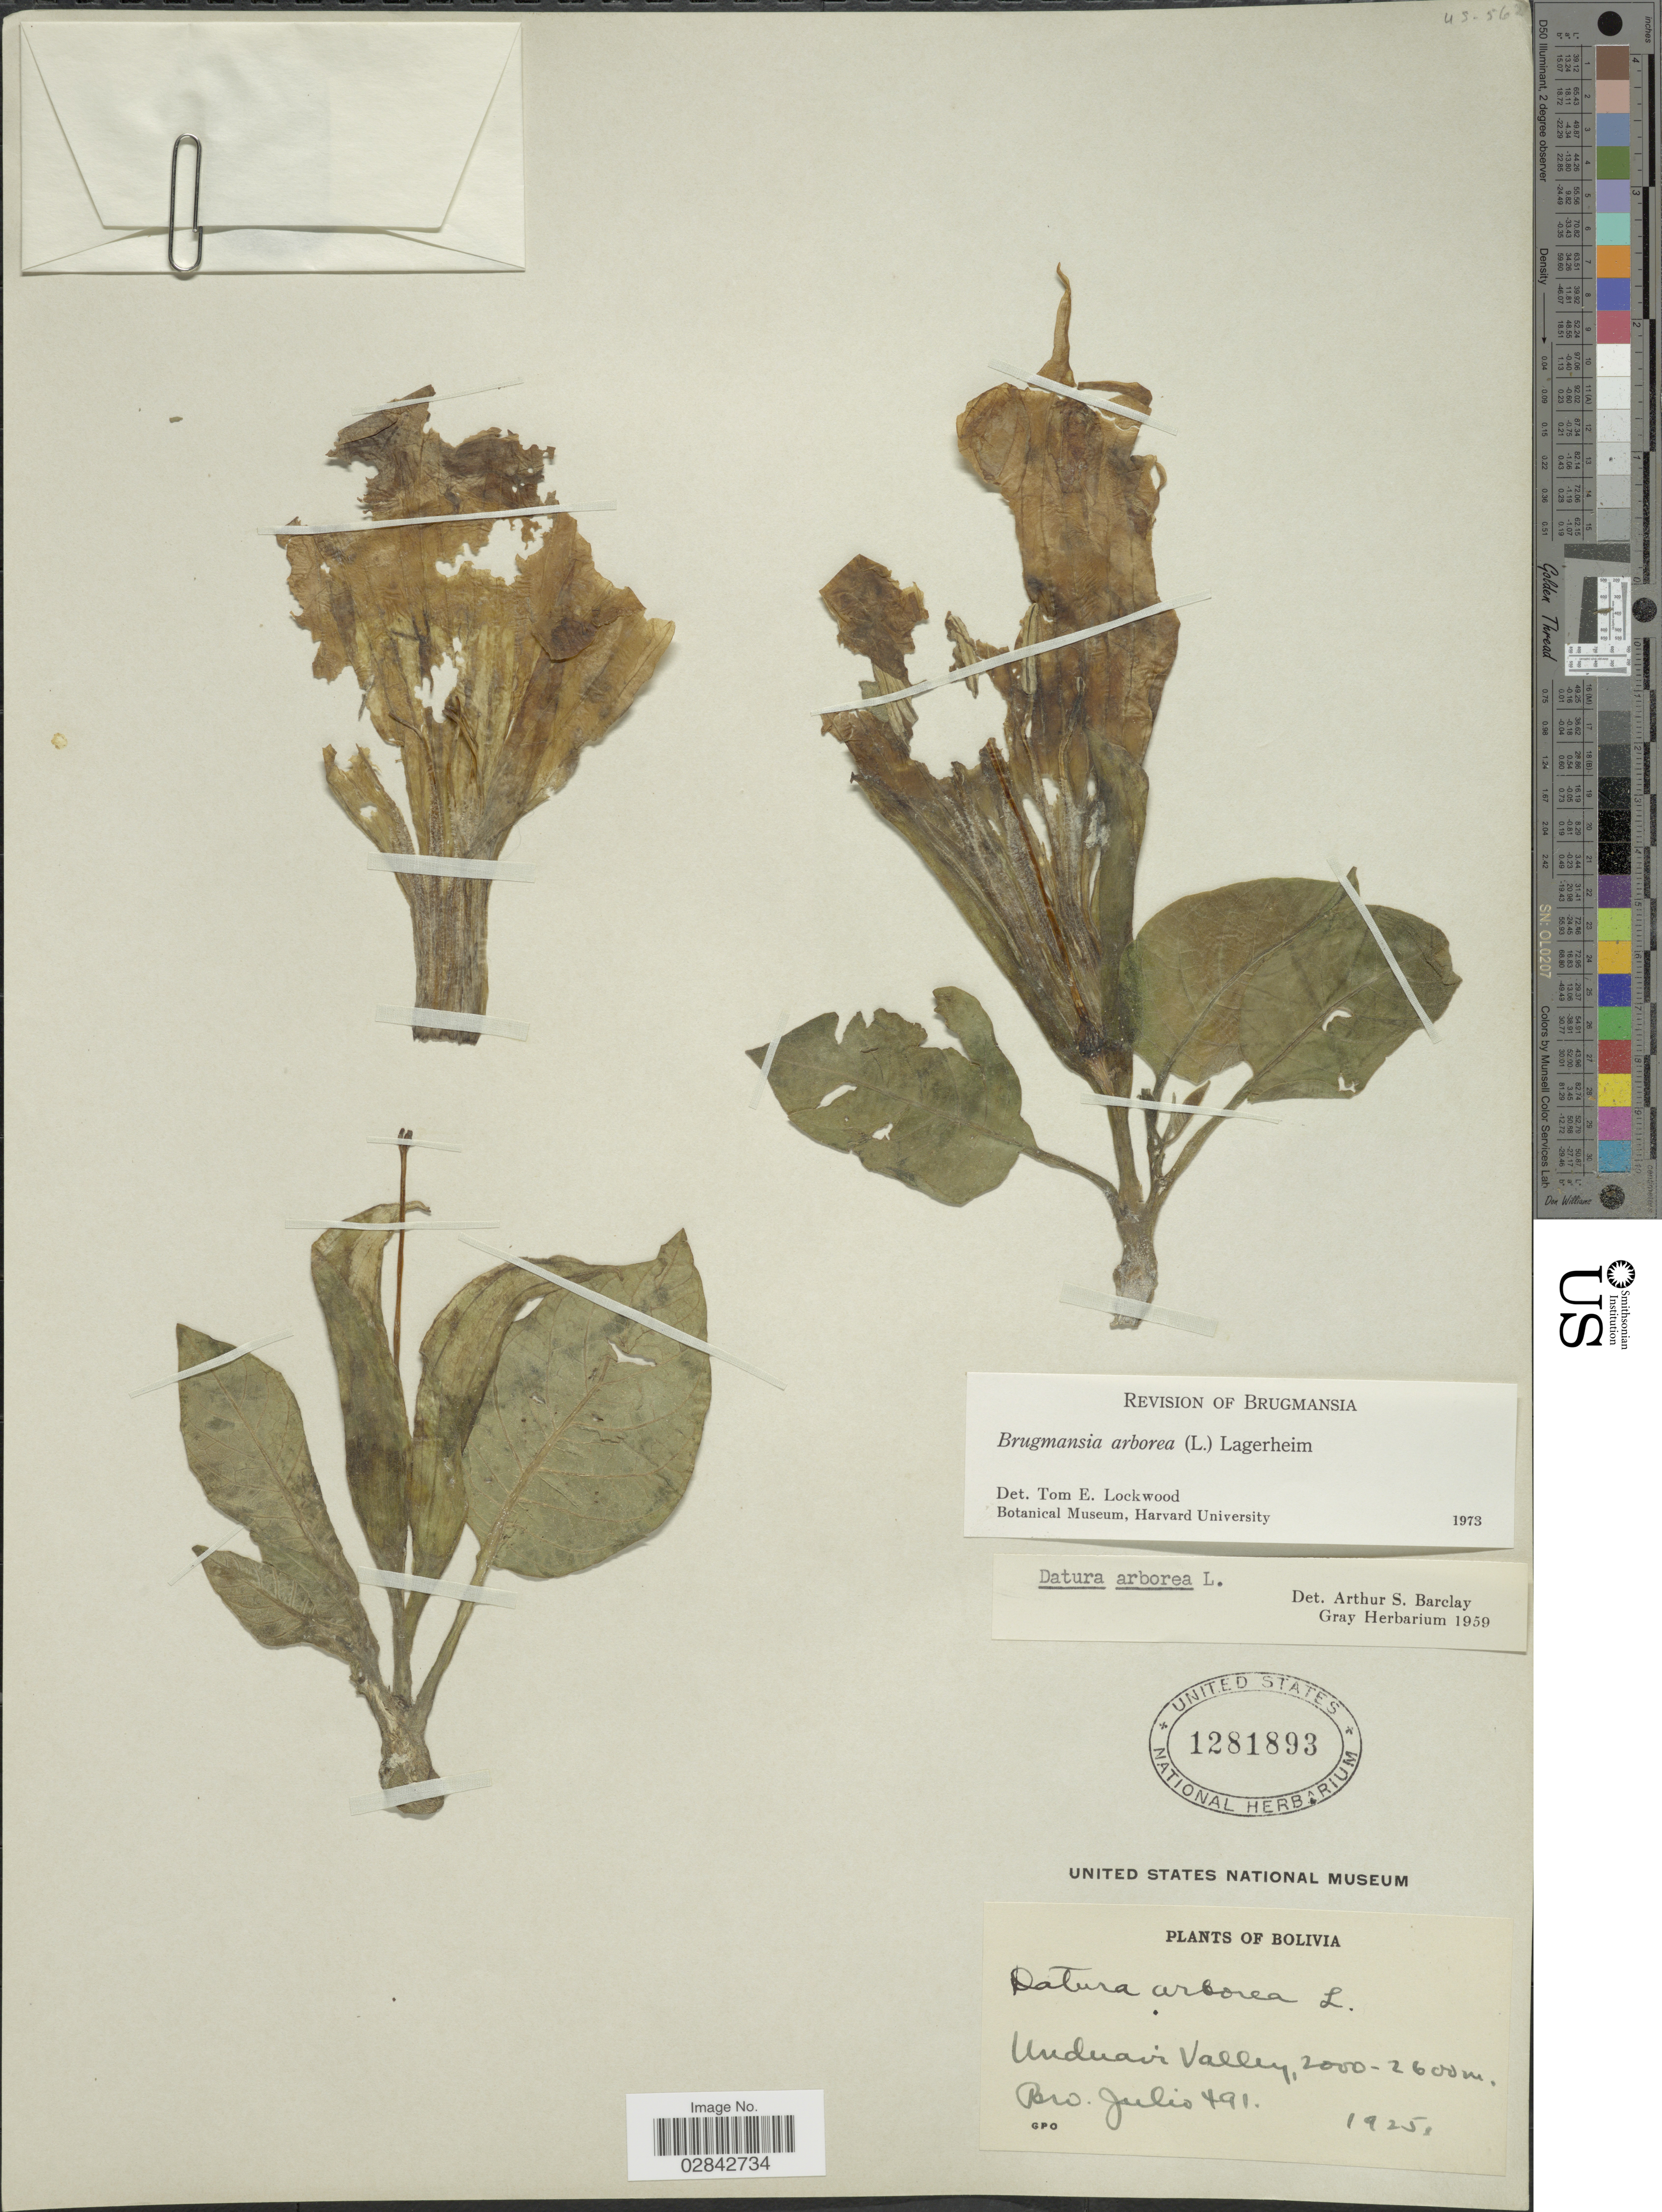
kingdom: Plantae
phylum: Tracheophyta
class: Magnoliopsida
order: Solanales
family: Solanaceae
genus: Brugmansia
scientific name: Brugmansia arborea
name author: (L.) Lagerh.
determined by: Lockwood, T. E.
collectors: Bro. Julio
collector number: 491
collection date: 1925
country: Bolivia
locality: Unduavi Valley.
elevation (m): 2000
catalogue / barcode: US 1281893